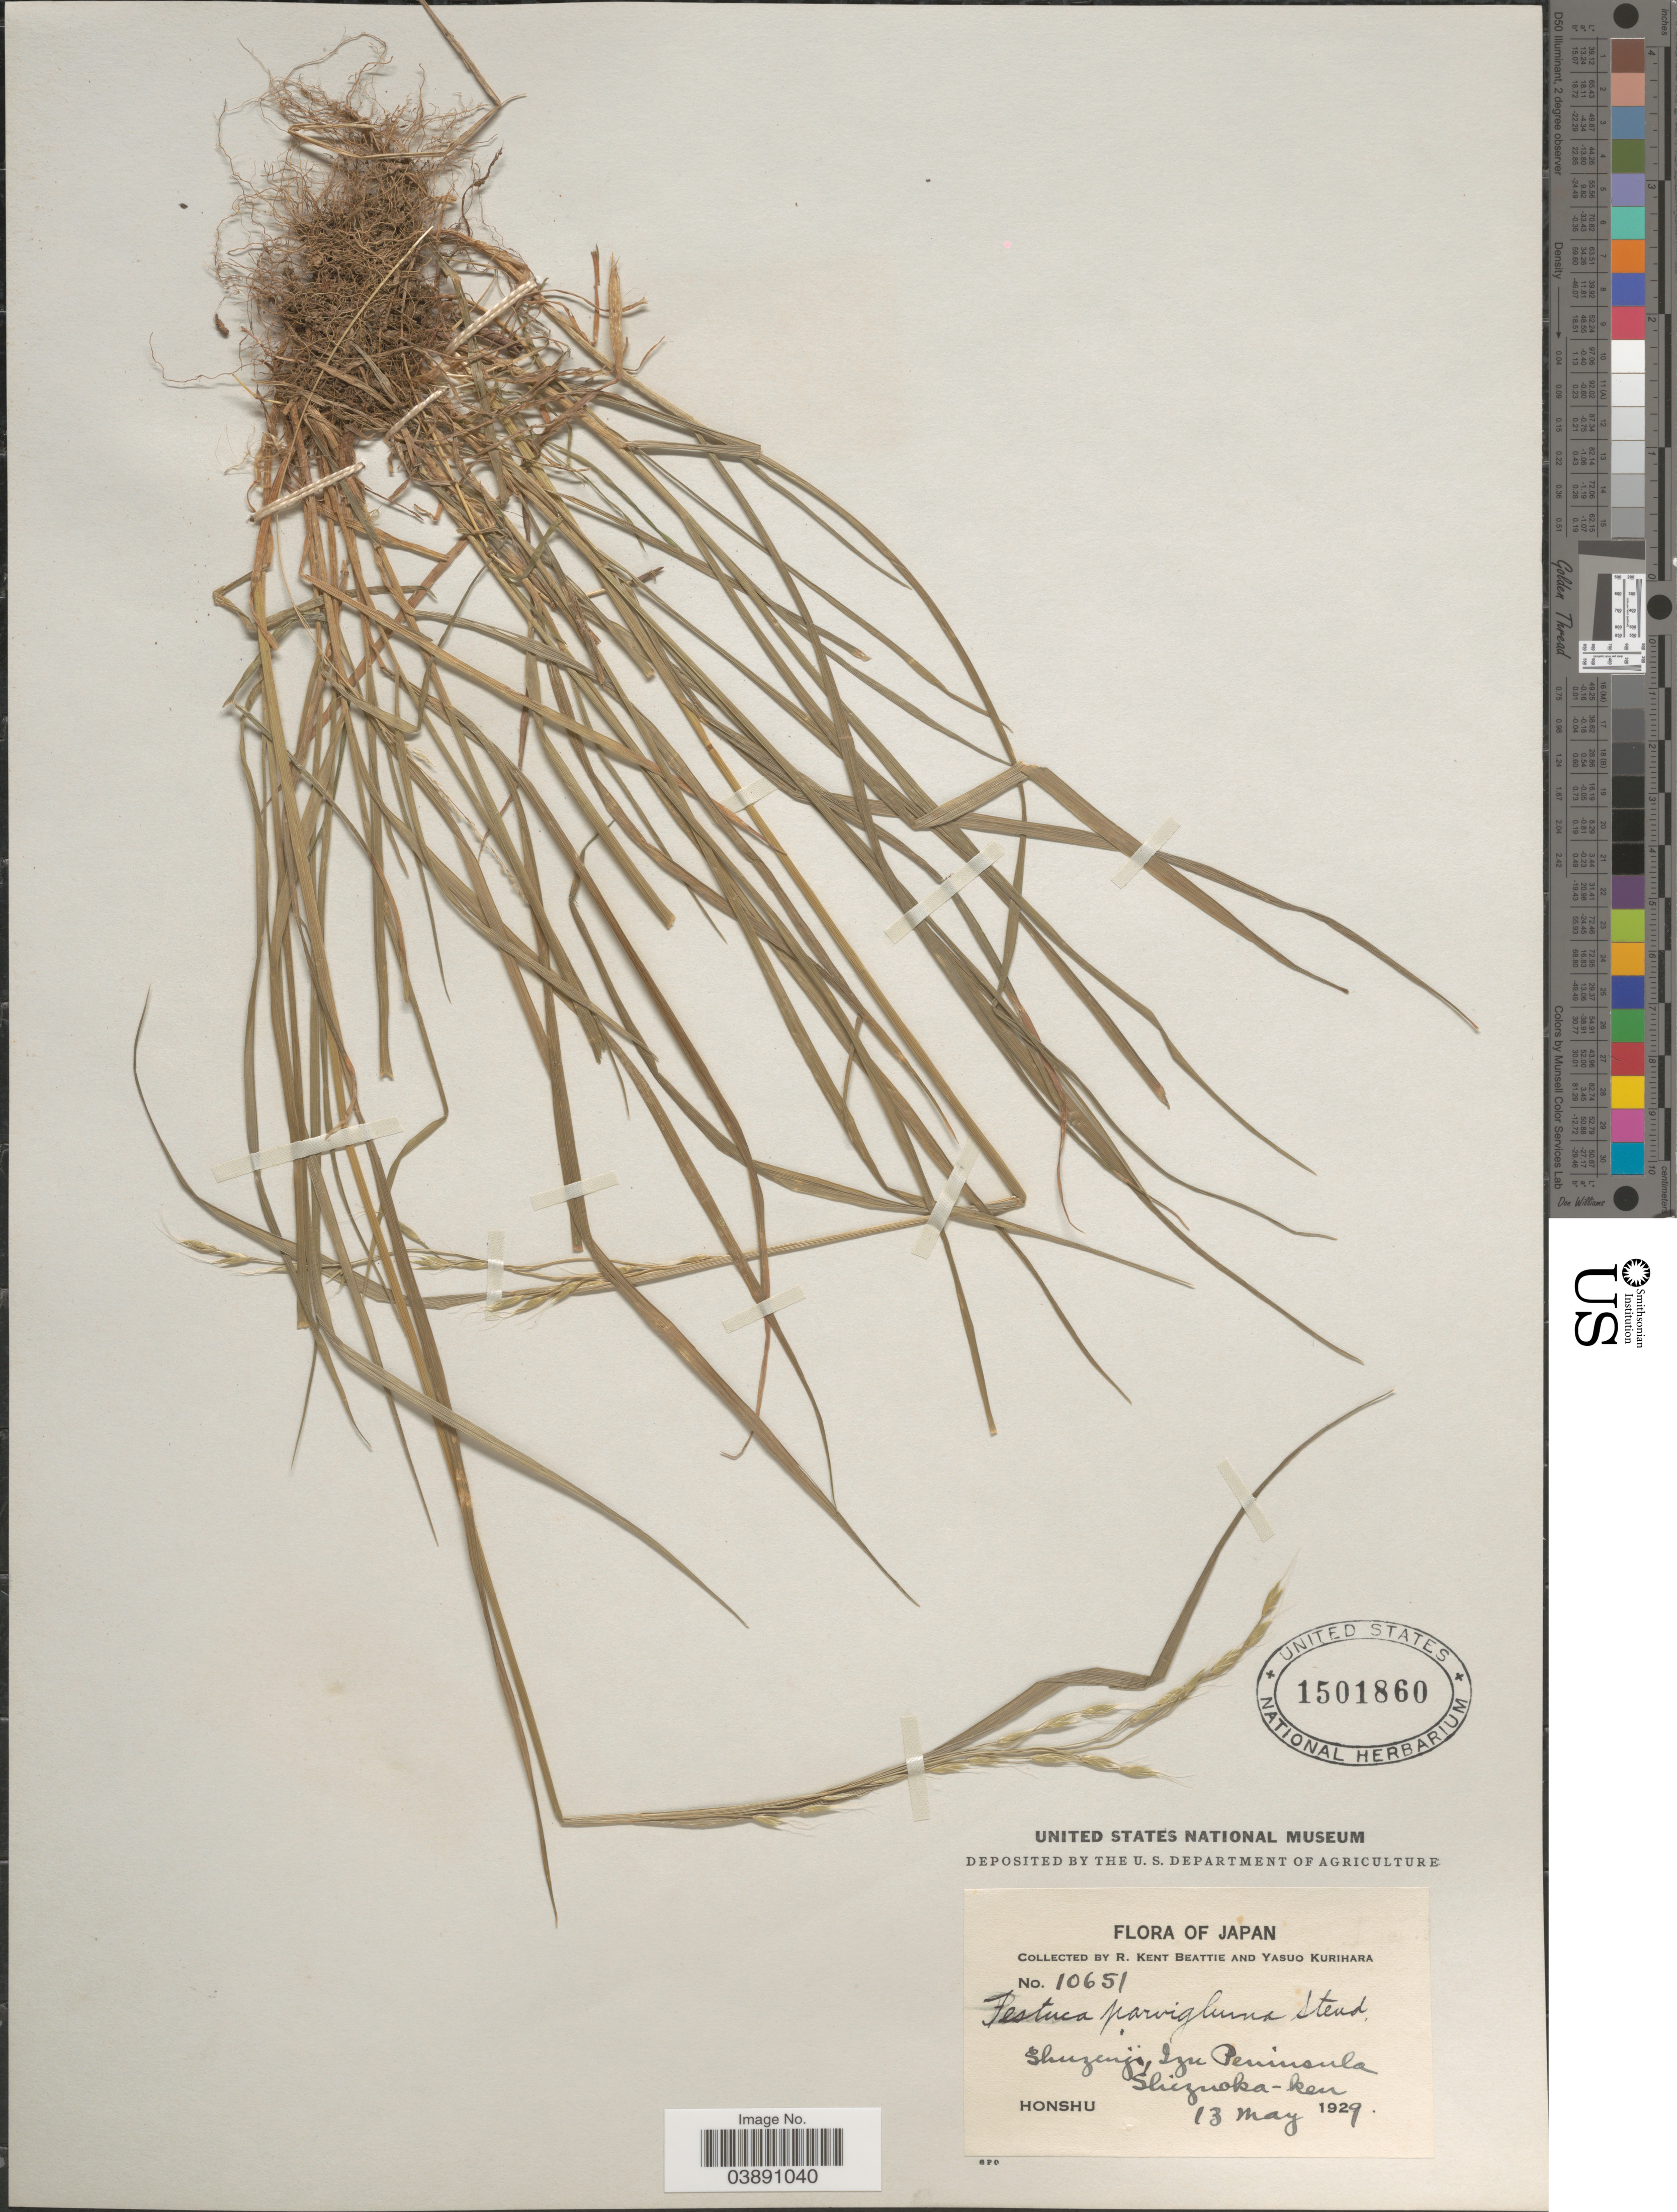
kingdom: Plantae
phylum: Tracheophyta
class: Liliopsida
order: Poales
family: Poaceae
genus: Festuca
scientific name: Festuca parvigluma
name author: Steud.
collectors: R. K. Beattie & Y. Kurihara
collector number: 10651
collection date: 1929-05-13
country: Japan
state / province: Sizuoka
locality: Shuzenji, Izu Peninsula. Shizuoka-ken. Honshu.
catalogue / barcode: US 1501860